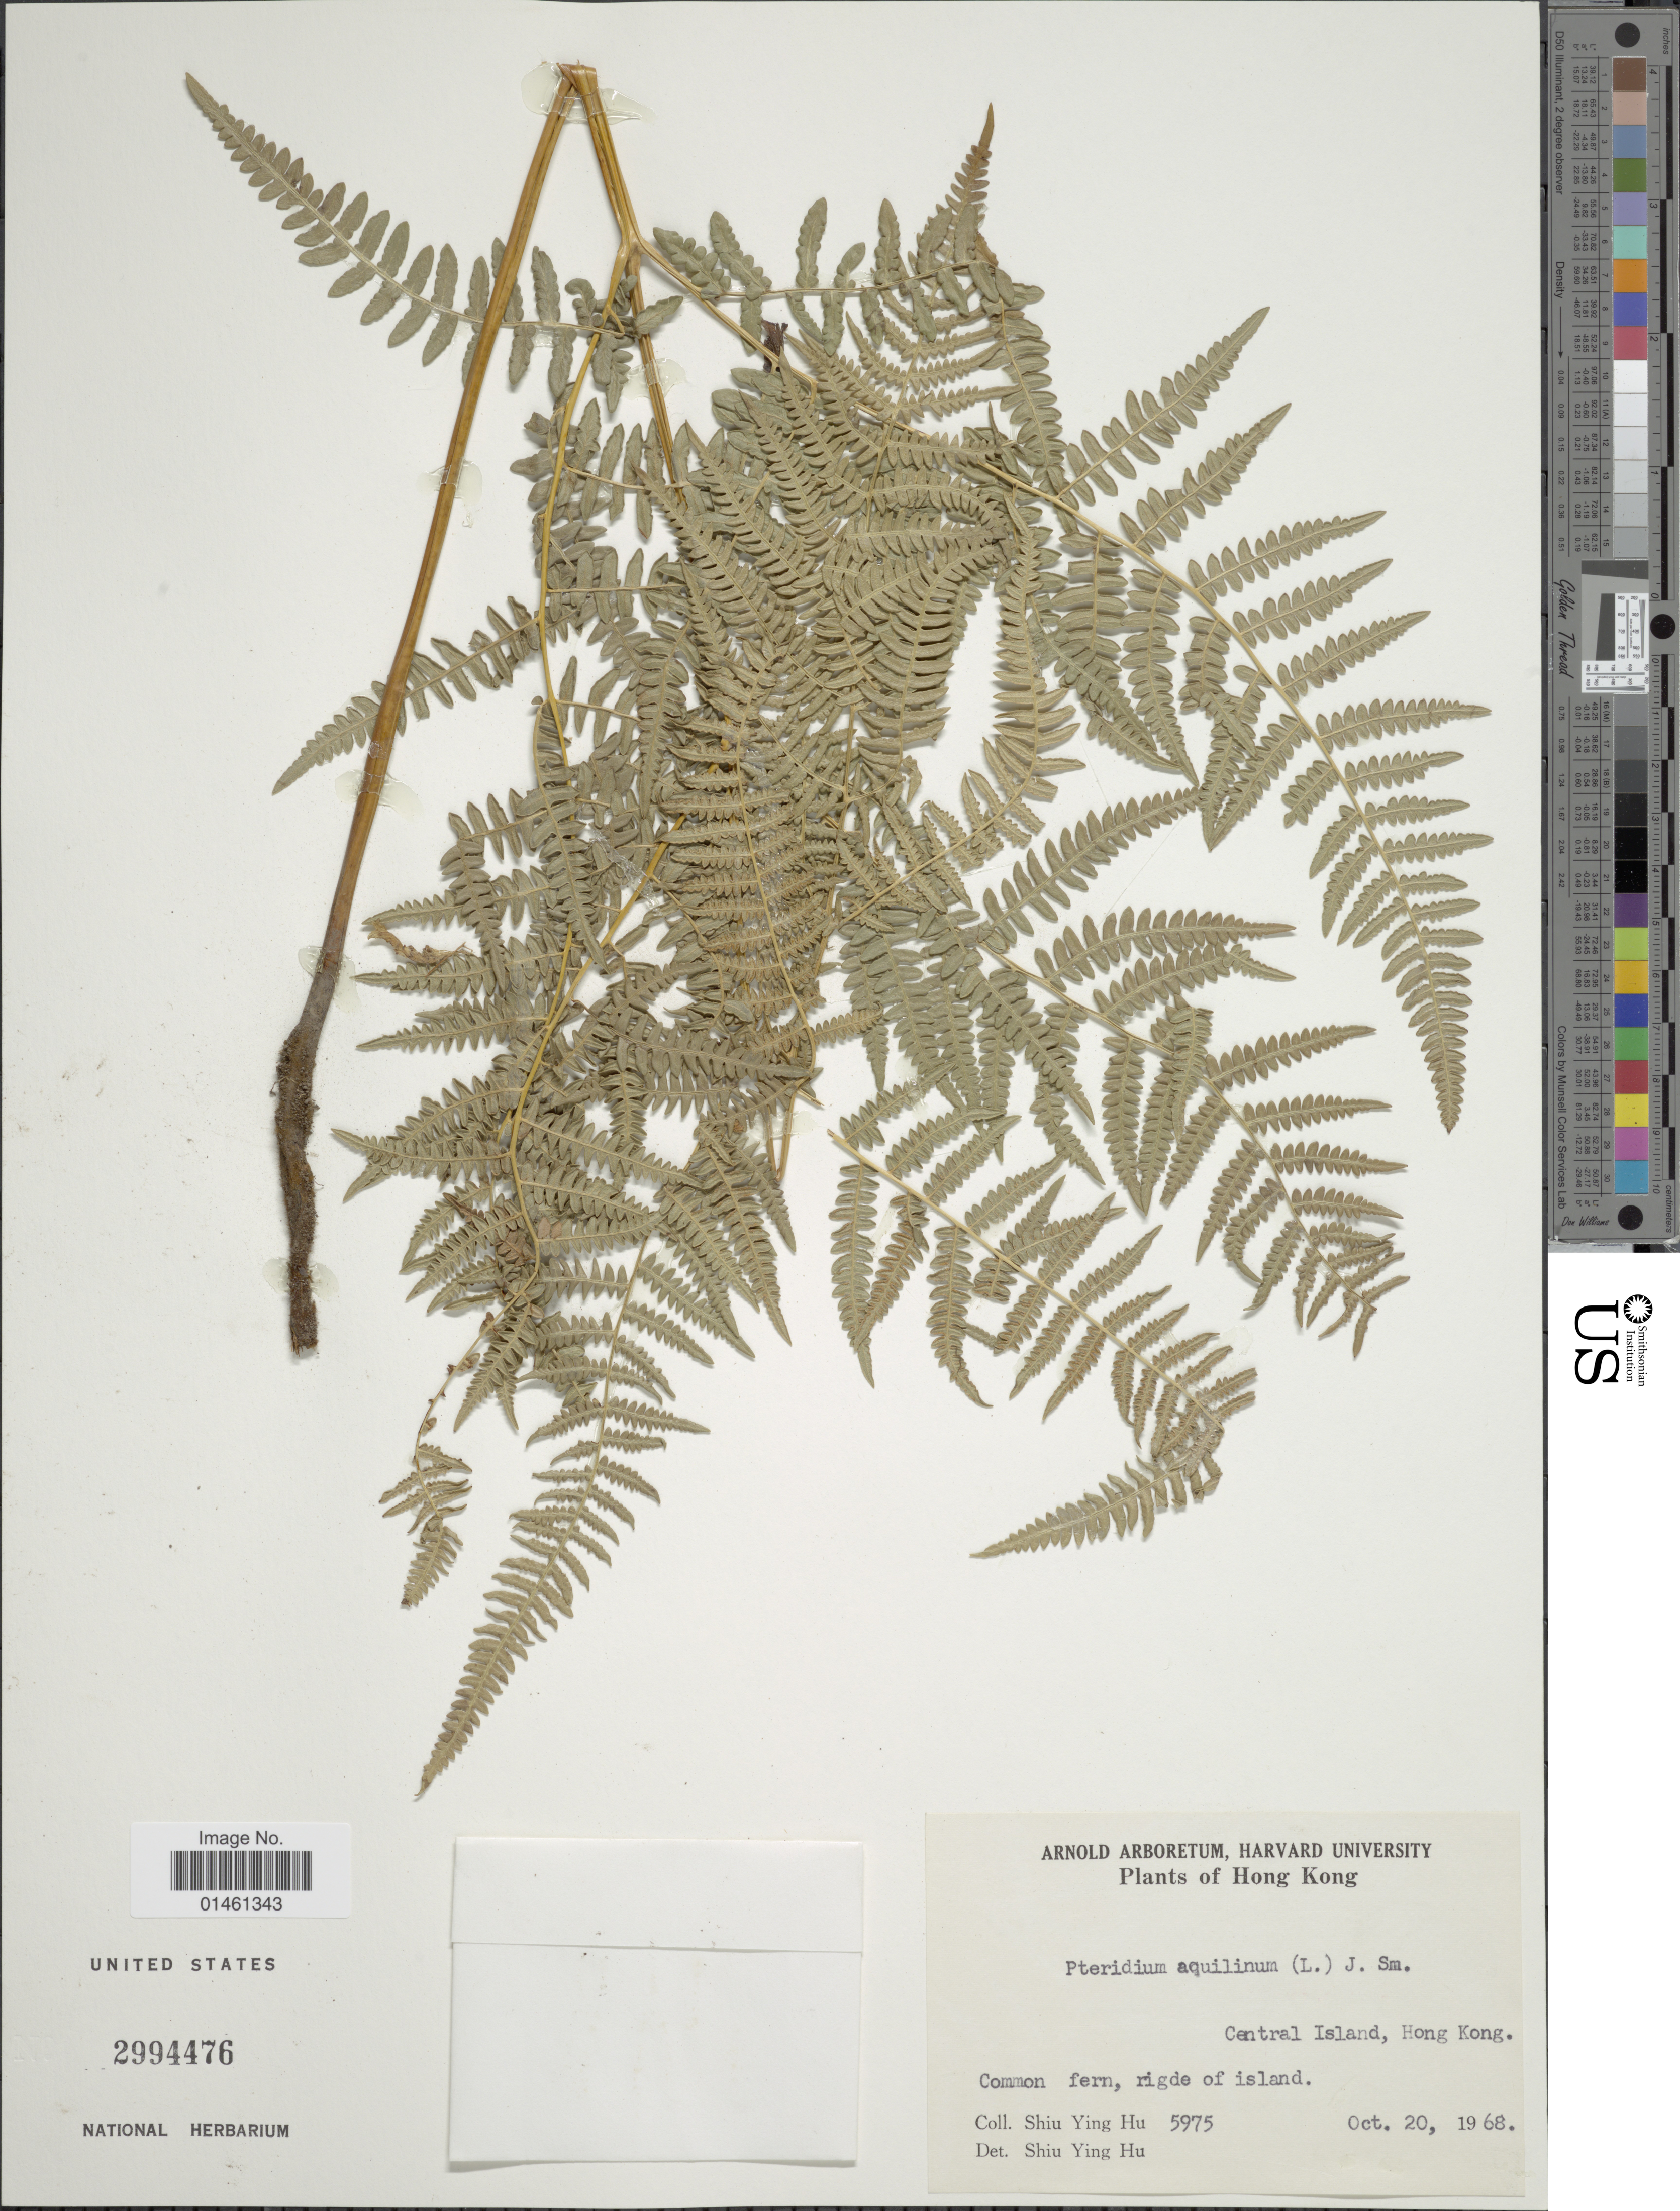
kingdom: Plantae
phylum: Tracheophyta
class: Polypodiopsida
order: Polypodiales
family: Dennstaedtiaceae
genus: Pteridium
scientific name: Pteridium aquilinum var. latiusculum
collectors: S. Y. Hu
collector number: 5975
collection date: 1968-10-20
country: China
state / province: Hong Kong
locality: Hong Kong, Central Island, Hong Kong, ridge of island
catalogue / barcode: US 2994476